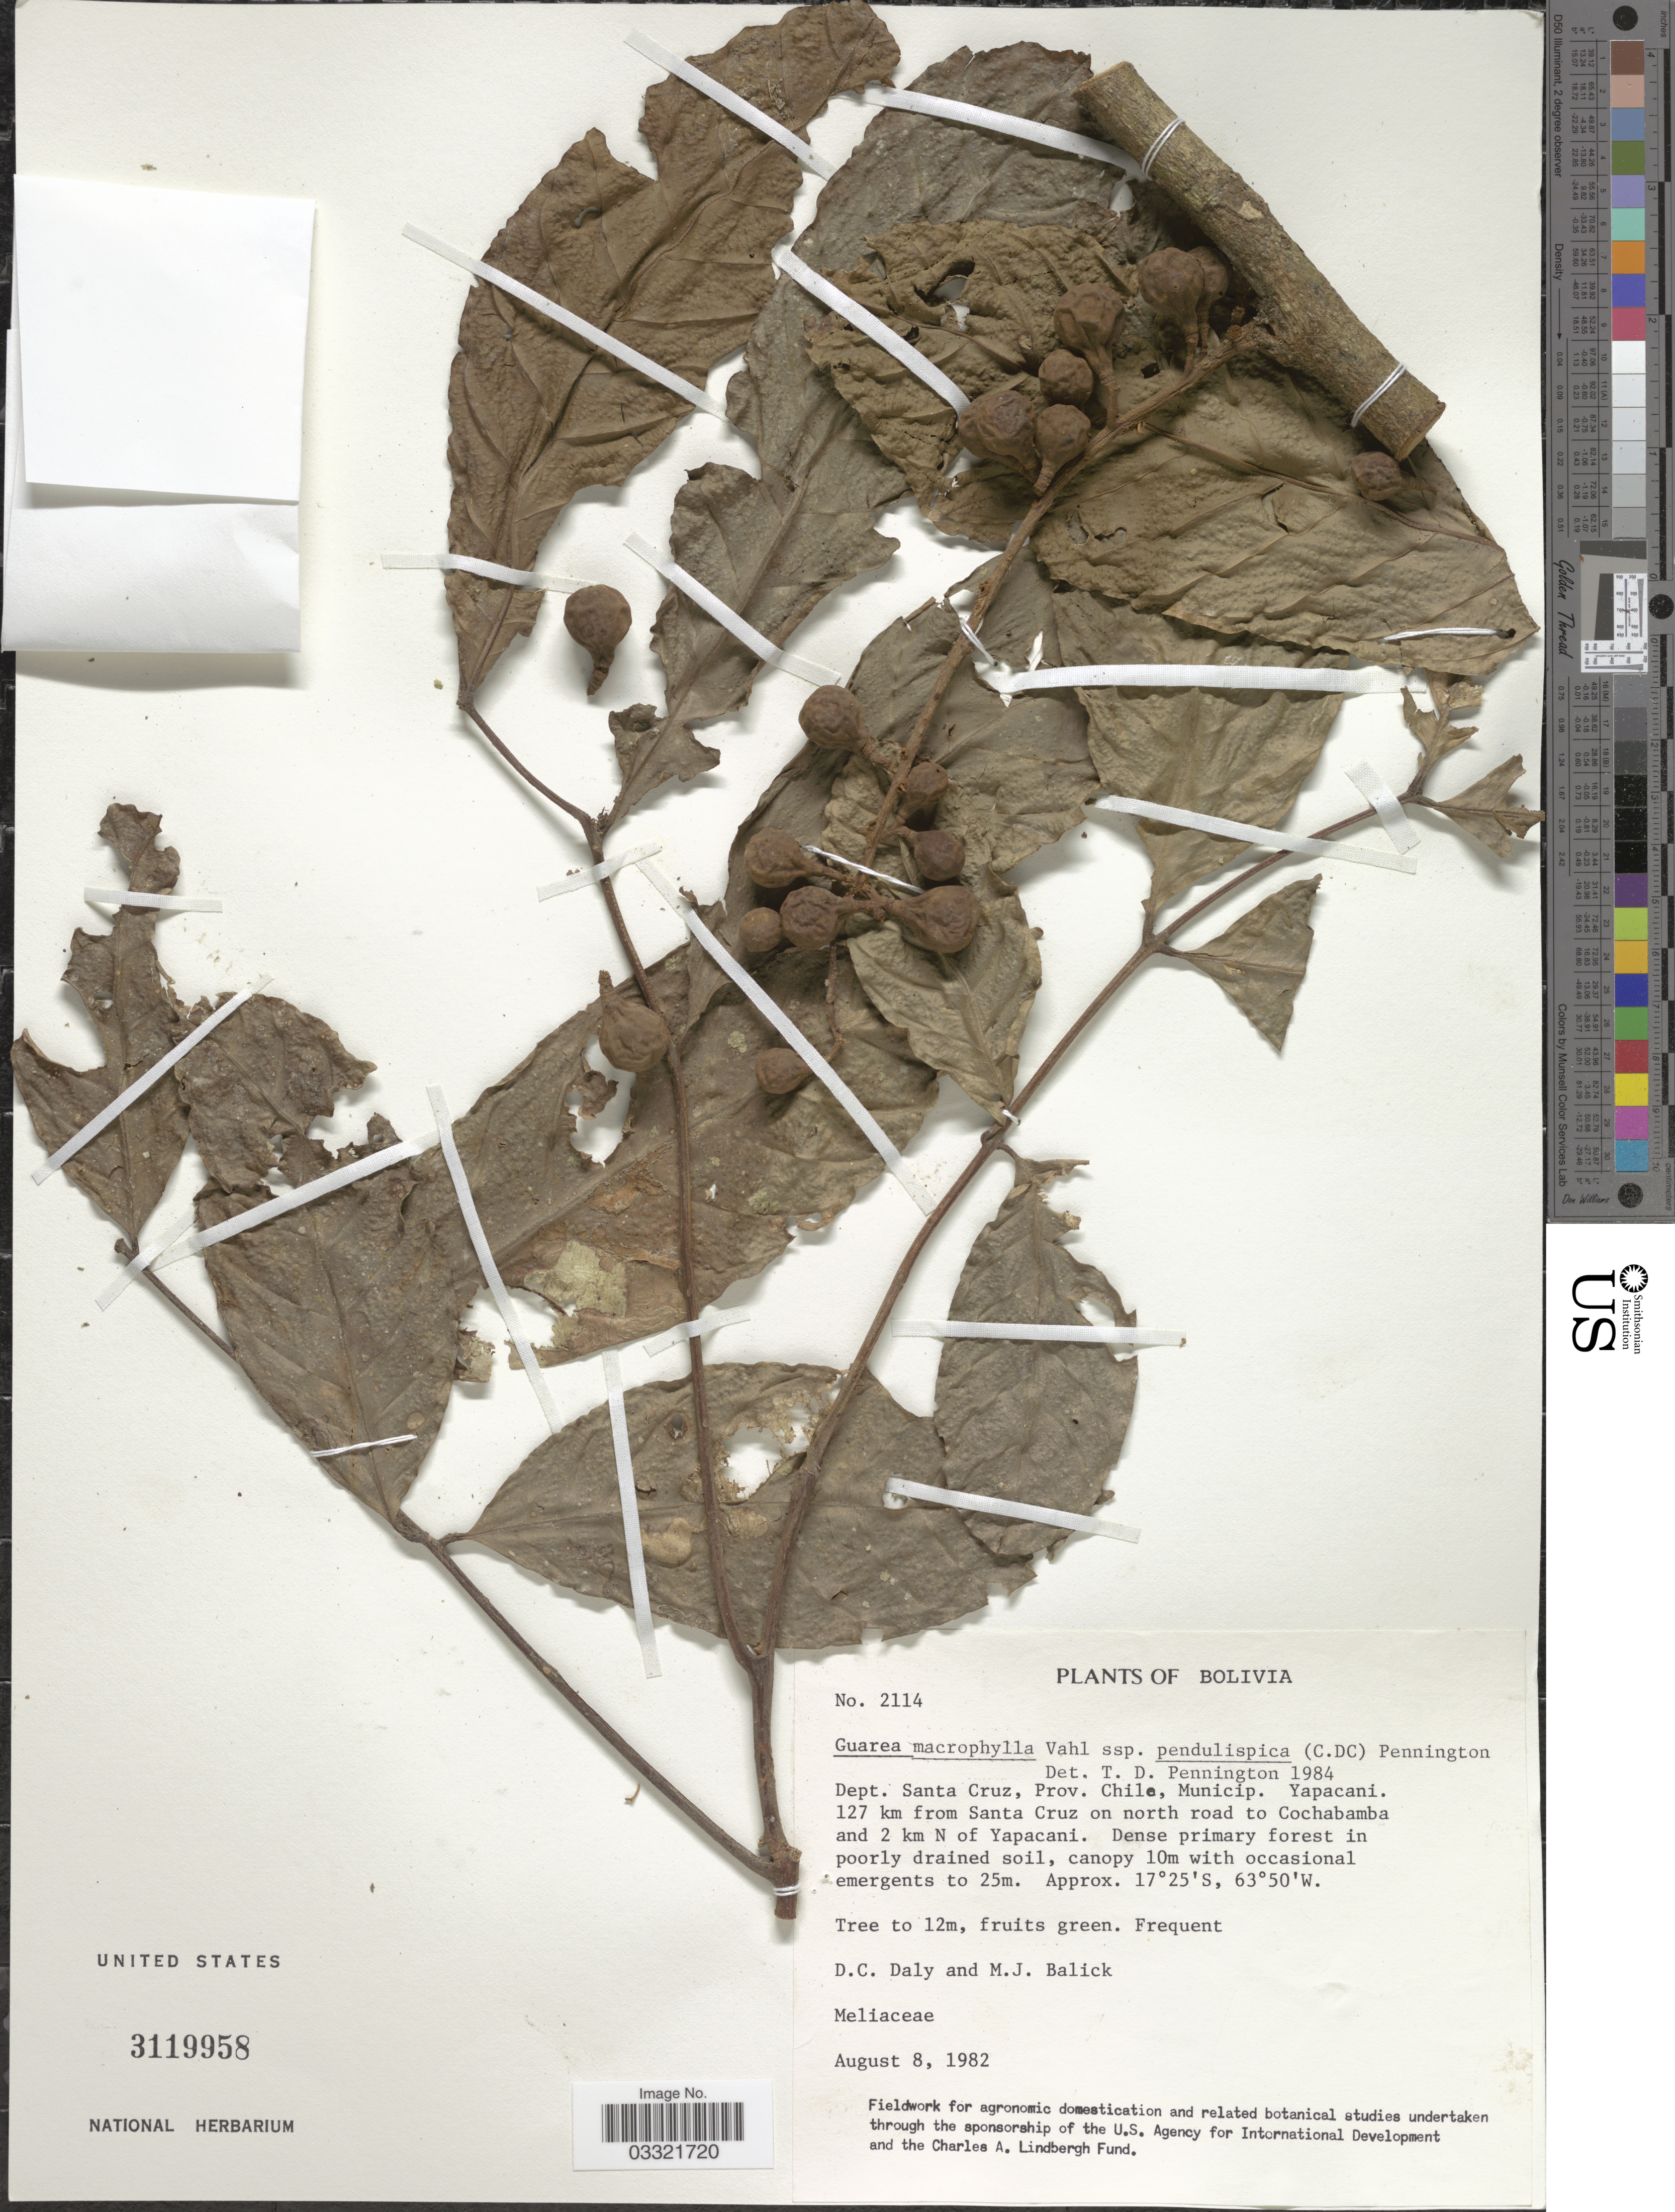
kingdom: Plantae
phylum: Tracheophyta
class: Magnoliopsida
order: Sapindales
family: Meliaceae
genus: Guarea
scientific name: Guarea macrophylla subsp. pendulispica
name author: (C. DC.) T.D. Penn.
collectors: D. C. Daly & M. J. Balick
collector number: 2114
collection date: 1982-08-08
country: Bolivia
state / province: Santa Cruz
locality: Dept. Santa Cruz, Prov. Chilo, Municip. Yapacani. 127 km from Santa Cruz on north road to Cochabamba and 2 km N of Yapacani.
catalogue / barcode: US 3119958